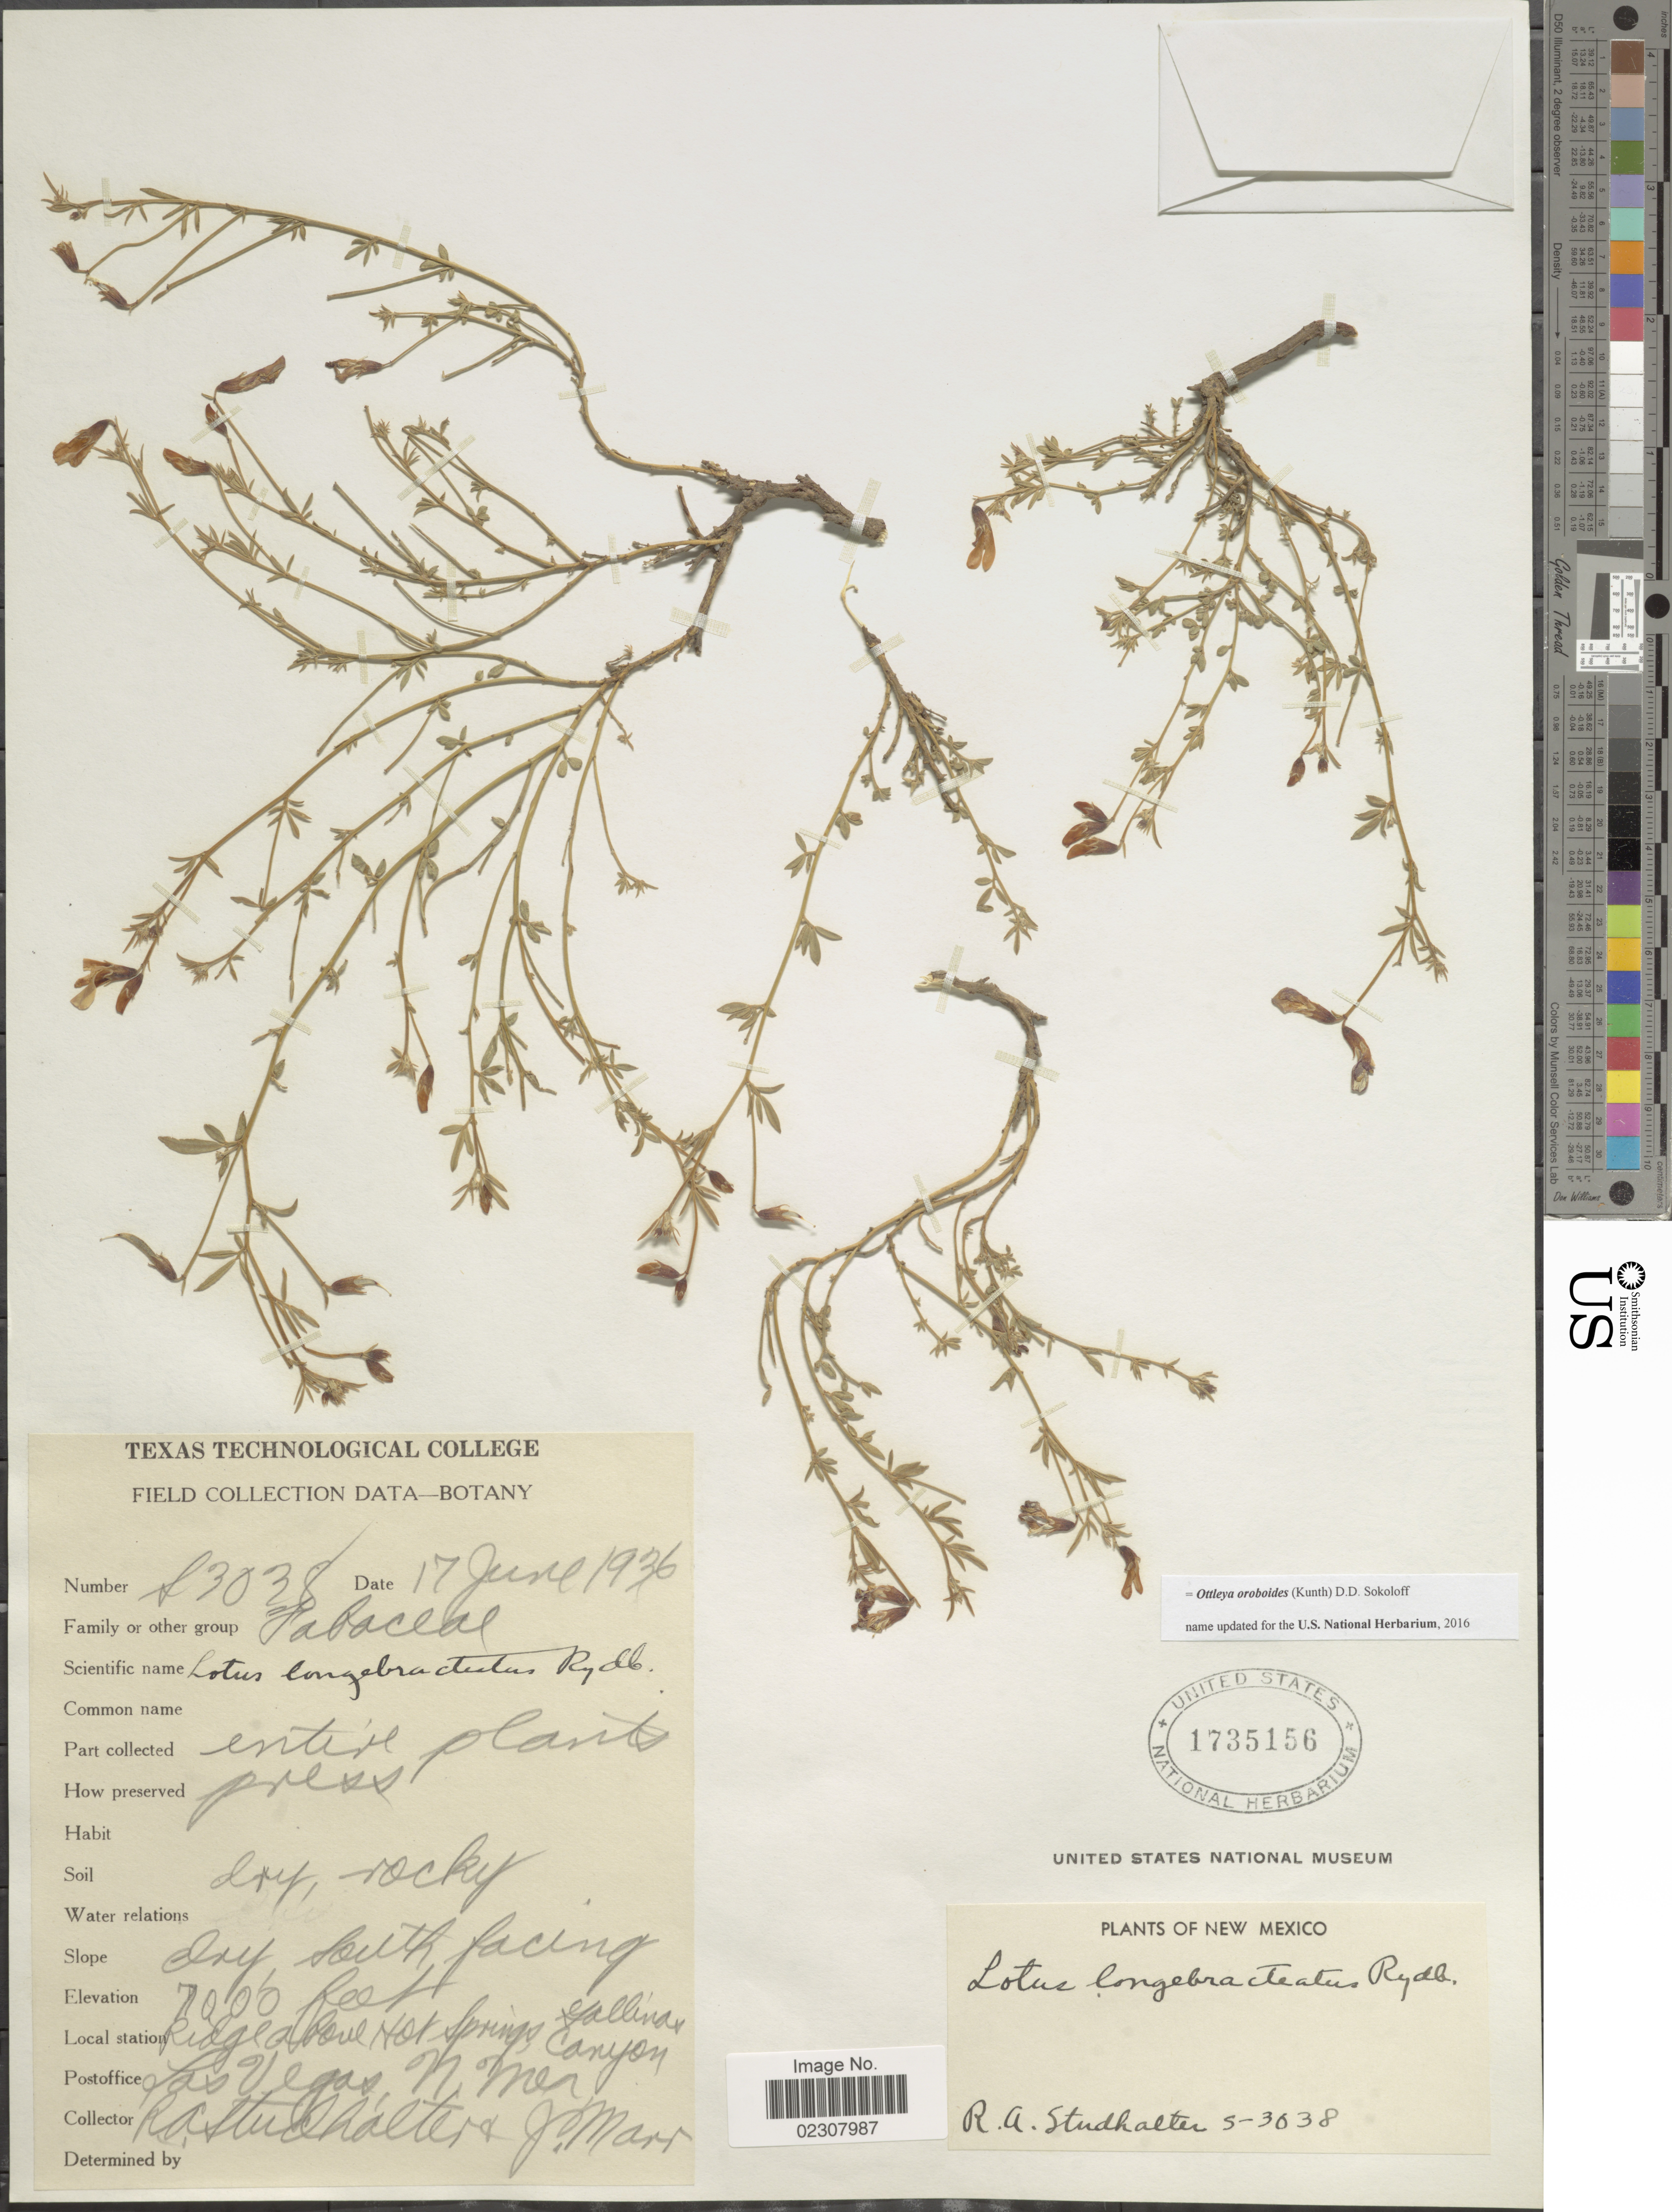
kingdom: Plantae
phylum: Tracheophyta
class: Magnoliopsida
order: Fabales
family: Fabaceae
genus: Ottleya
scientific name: Ottleya oroboides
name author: (Kunth) D.D. Sokoloff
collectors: R. Studhalter & J. Marr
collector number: S-3038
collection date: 1936-06-17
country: United States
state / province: New Mexico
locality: Dry south facing, Ridge above Hot Springs, Gallinas Canyon, las vegas,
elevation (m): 2134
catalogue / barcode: US 1735156